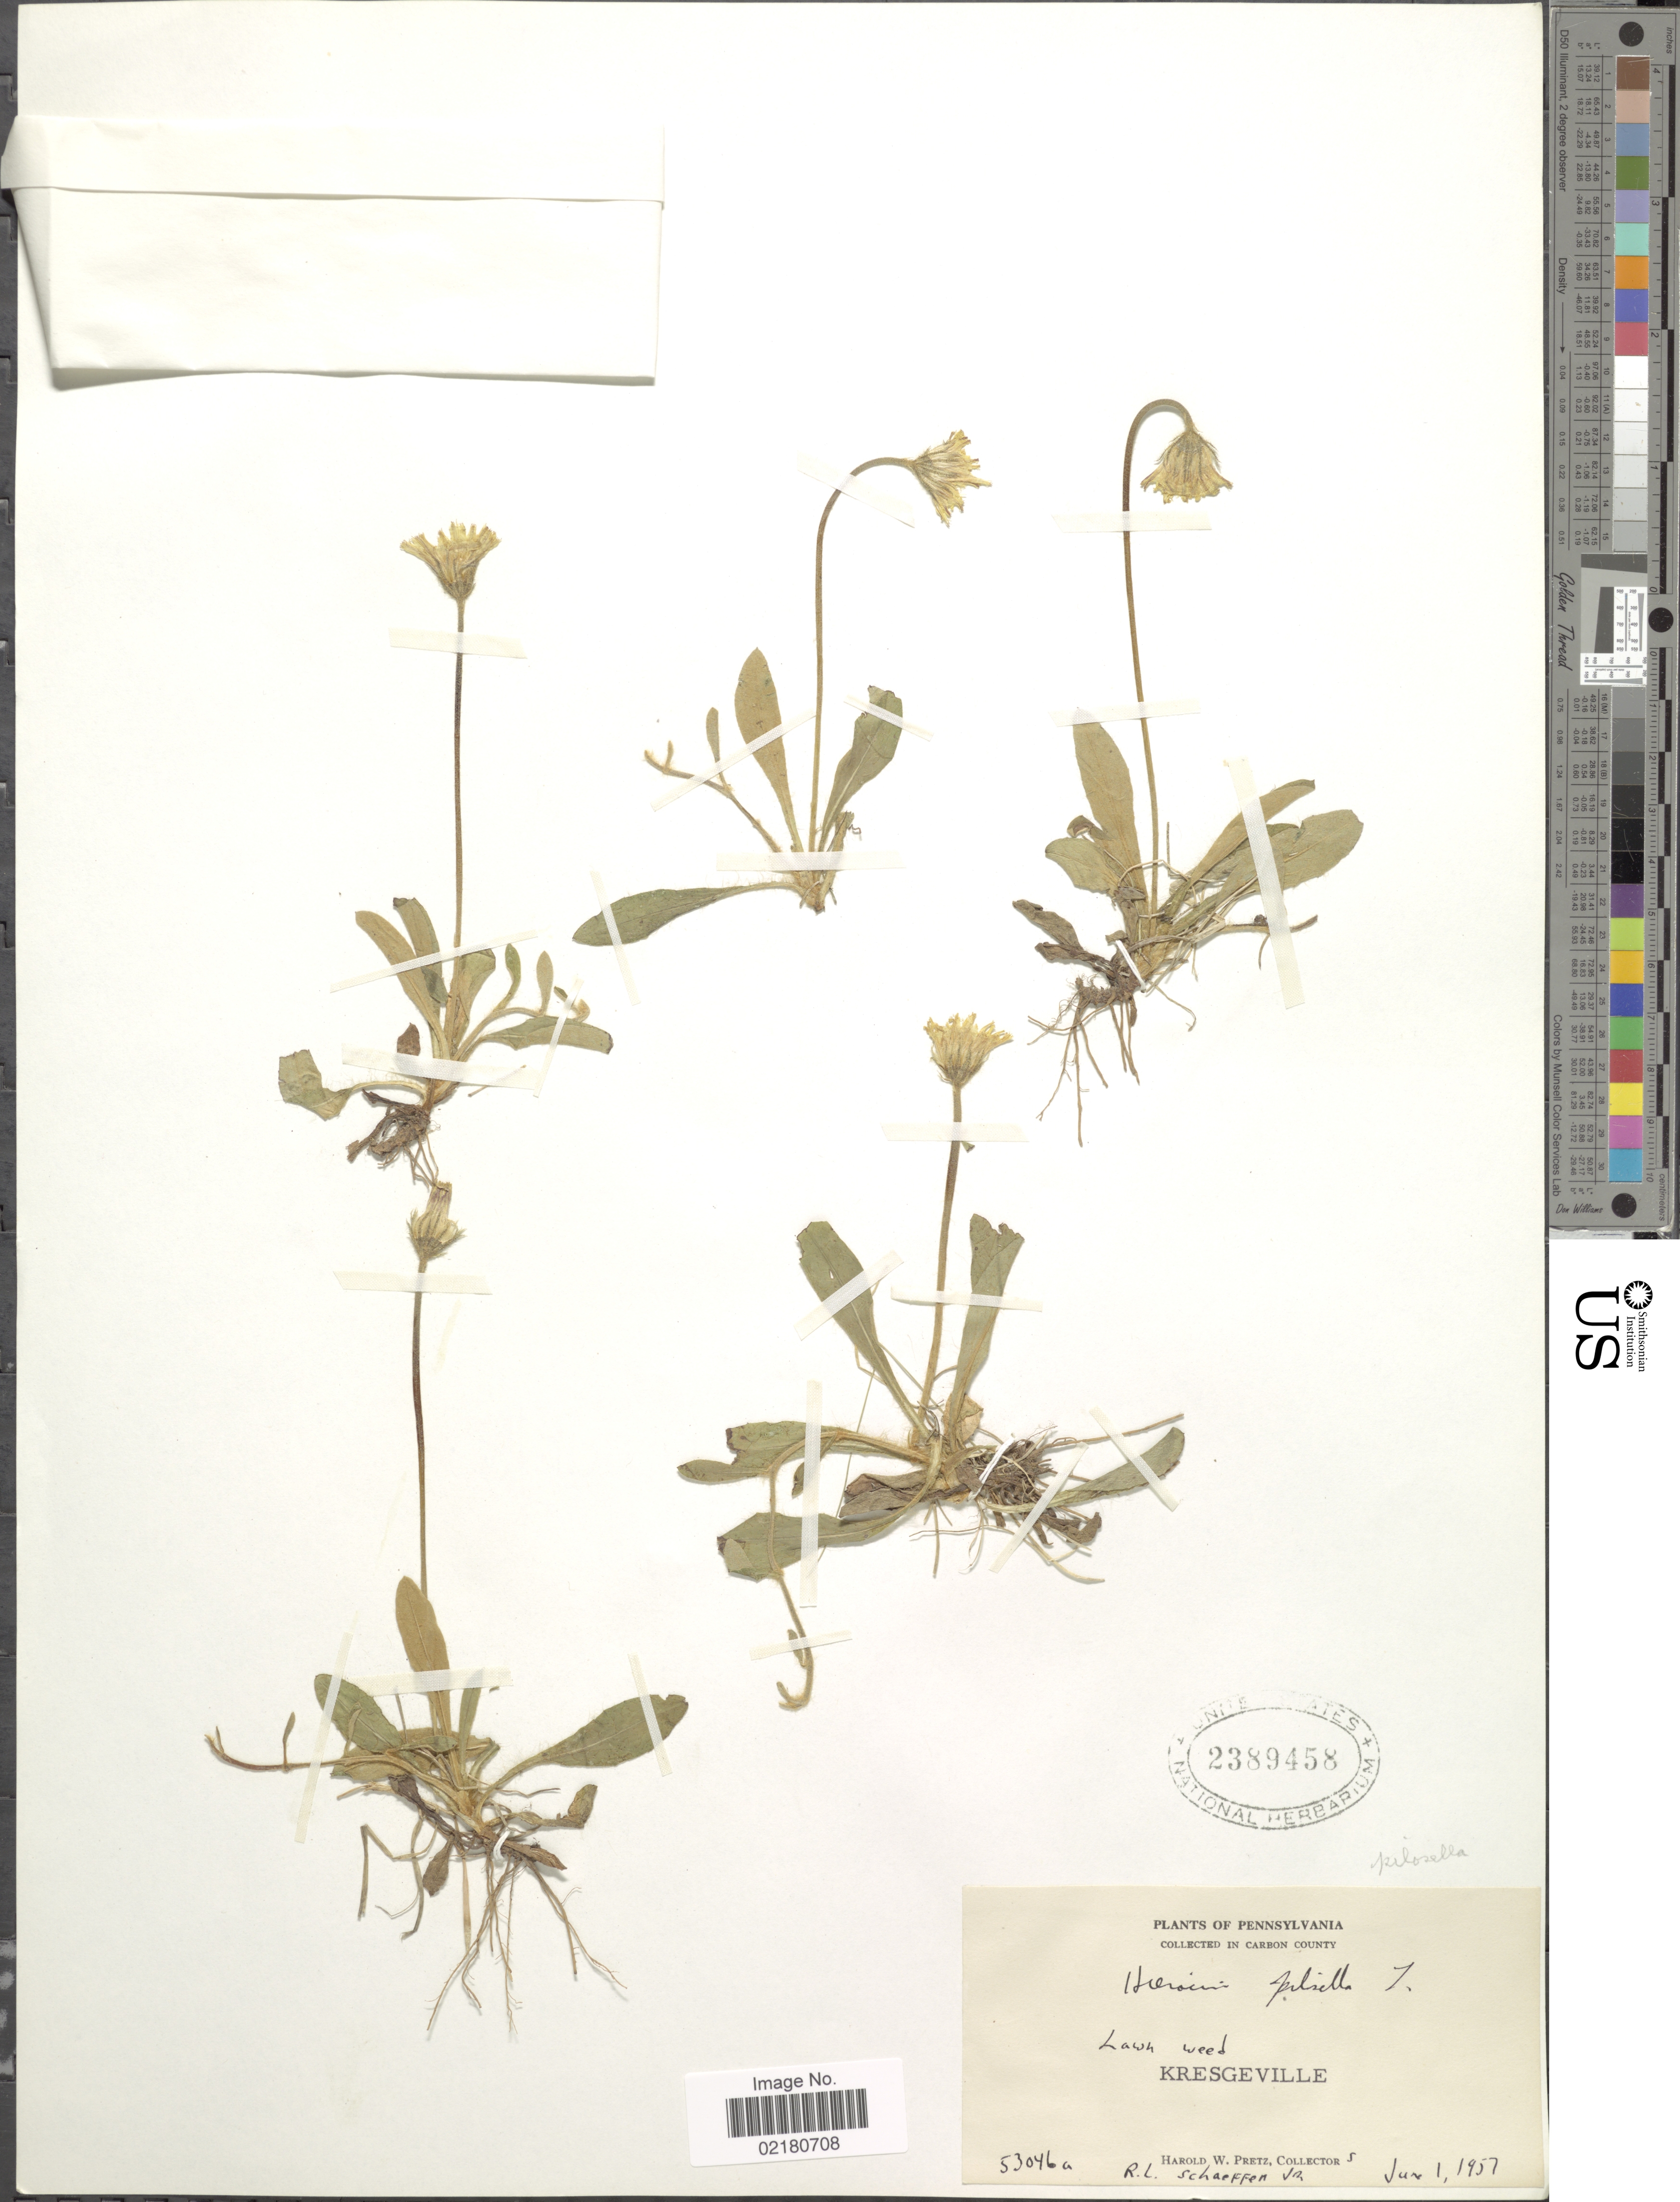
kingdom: Plantae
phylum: Tracheophyta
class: Magnoliopsida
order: Asterales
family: Asteraceae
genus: Pilosella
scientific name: Pilosella officinarum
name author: Vaill.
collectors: R. L. Schaeffer Jr. & H. W. Pretz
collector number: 53046a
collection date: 1957-06-01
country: United States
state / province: Pennsylvania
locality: Pennsylvania, Carbon County, Kresgeville, Lawn weed.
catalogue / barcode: US 2389458